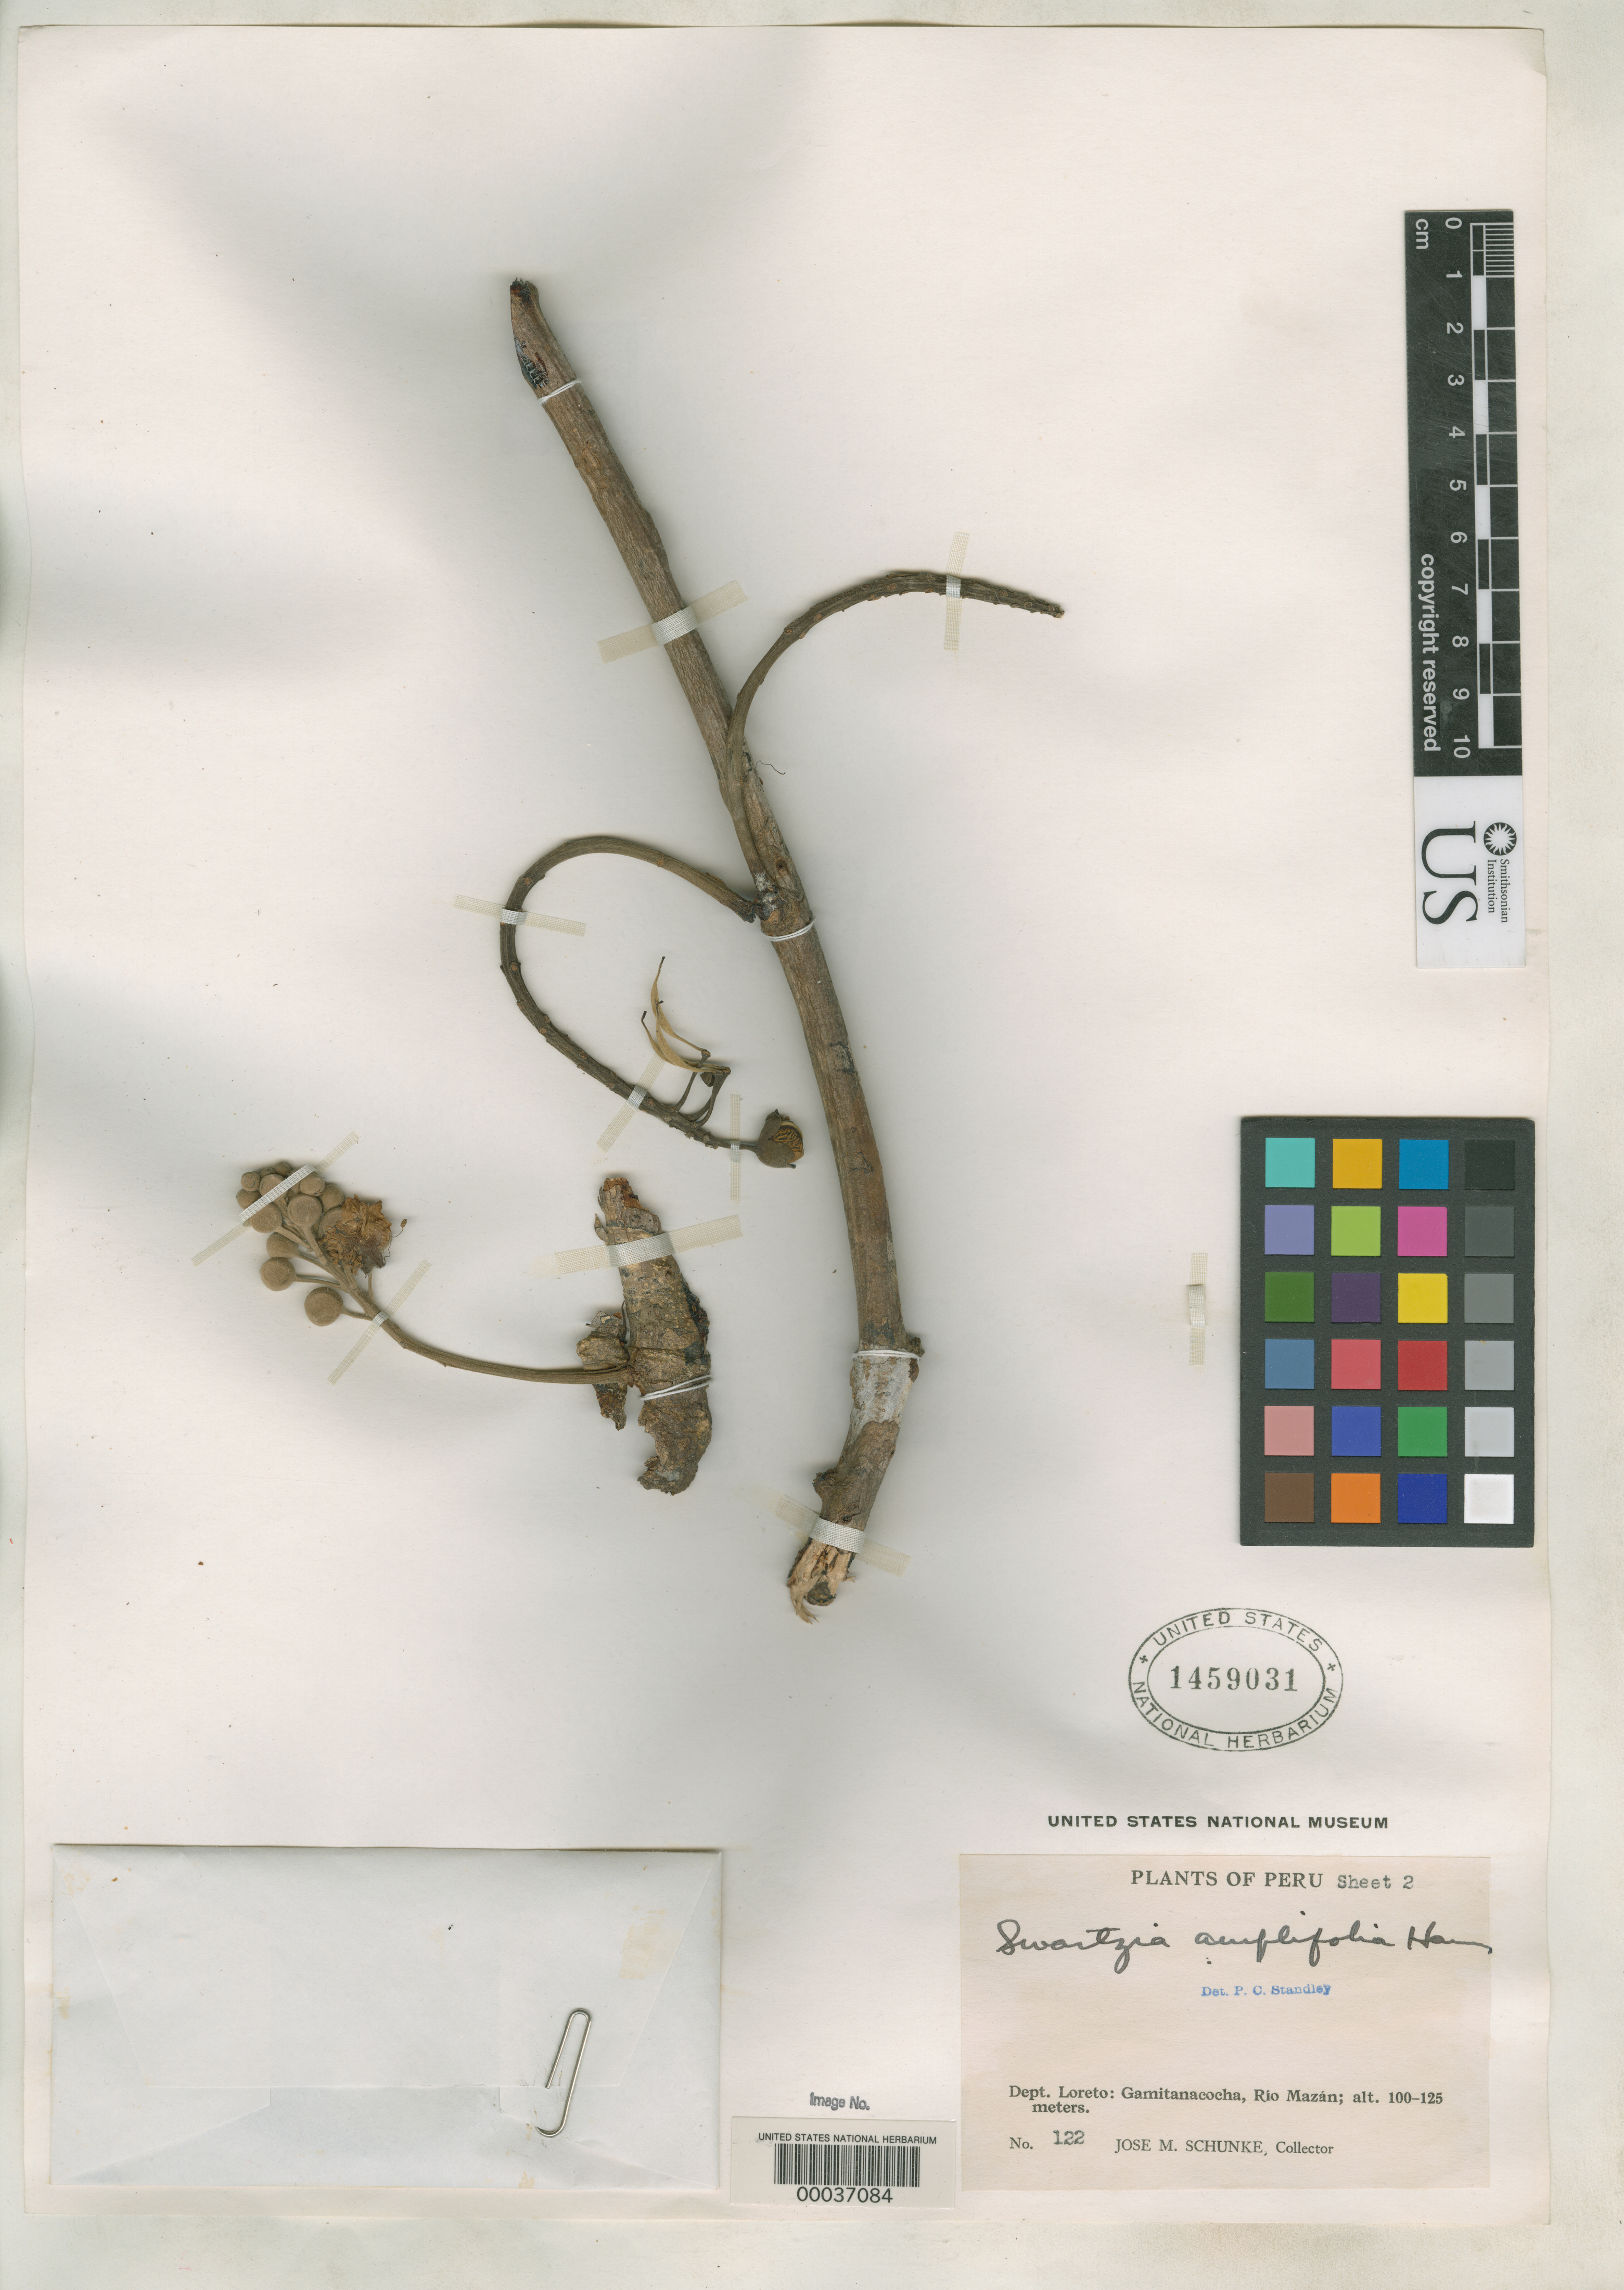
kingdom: Plantae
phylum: Tracheophyta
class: Magnoliopsida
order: Fabales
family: Fabaceae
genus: Swartzia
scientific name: Swartzia schunkei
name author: R.S. Cowan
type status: Holotype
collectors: J. M. Schunke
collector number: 122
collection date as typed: Jan 1935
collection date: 1935-01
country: Peru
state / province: Loreto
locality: Gamitanacocha, Rio Mazan.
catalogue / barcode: US 1459031